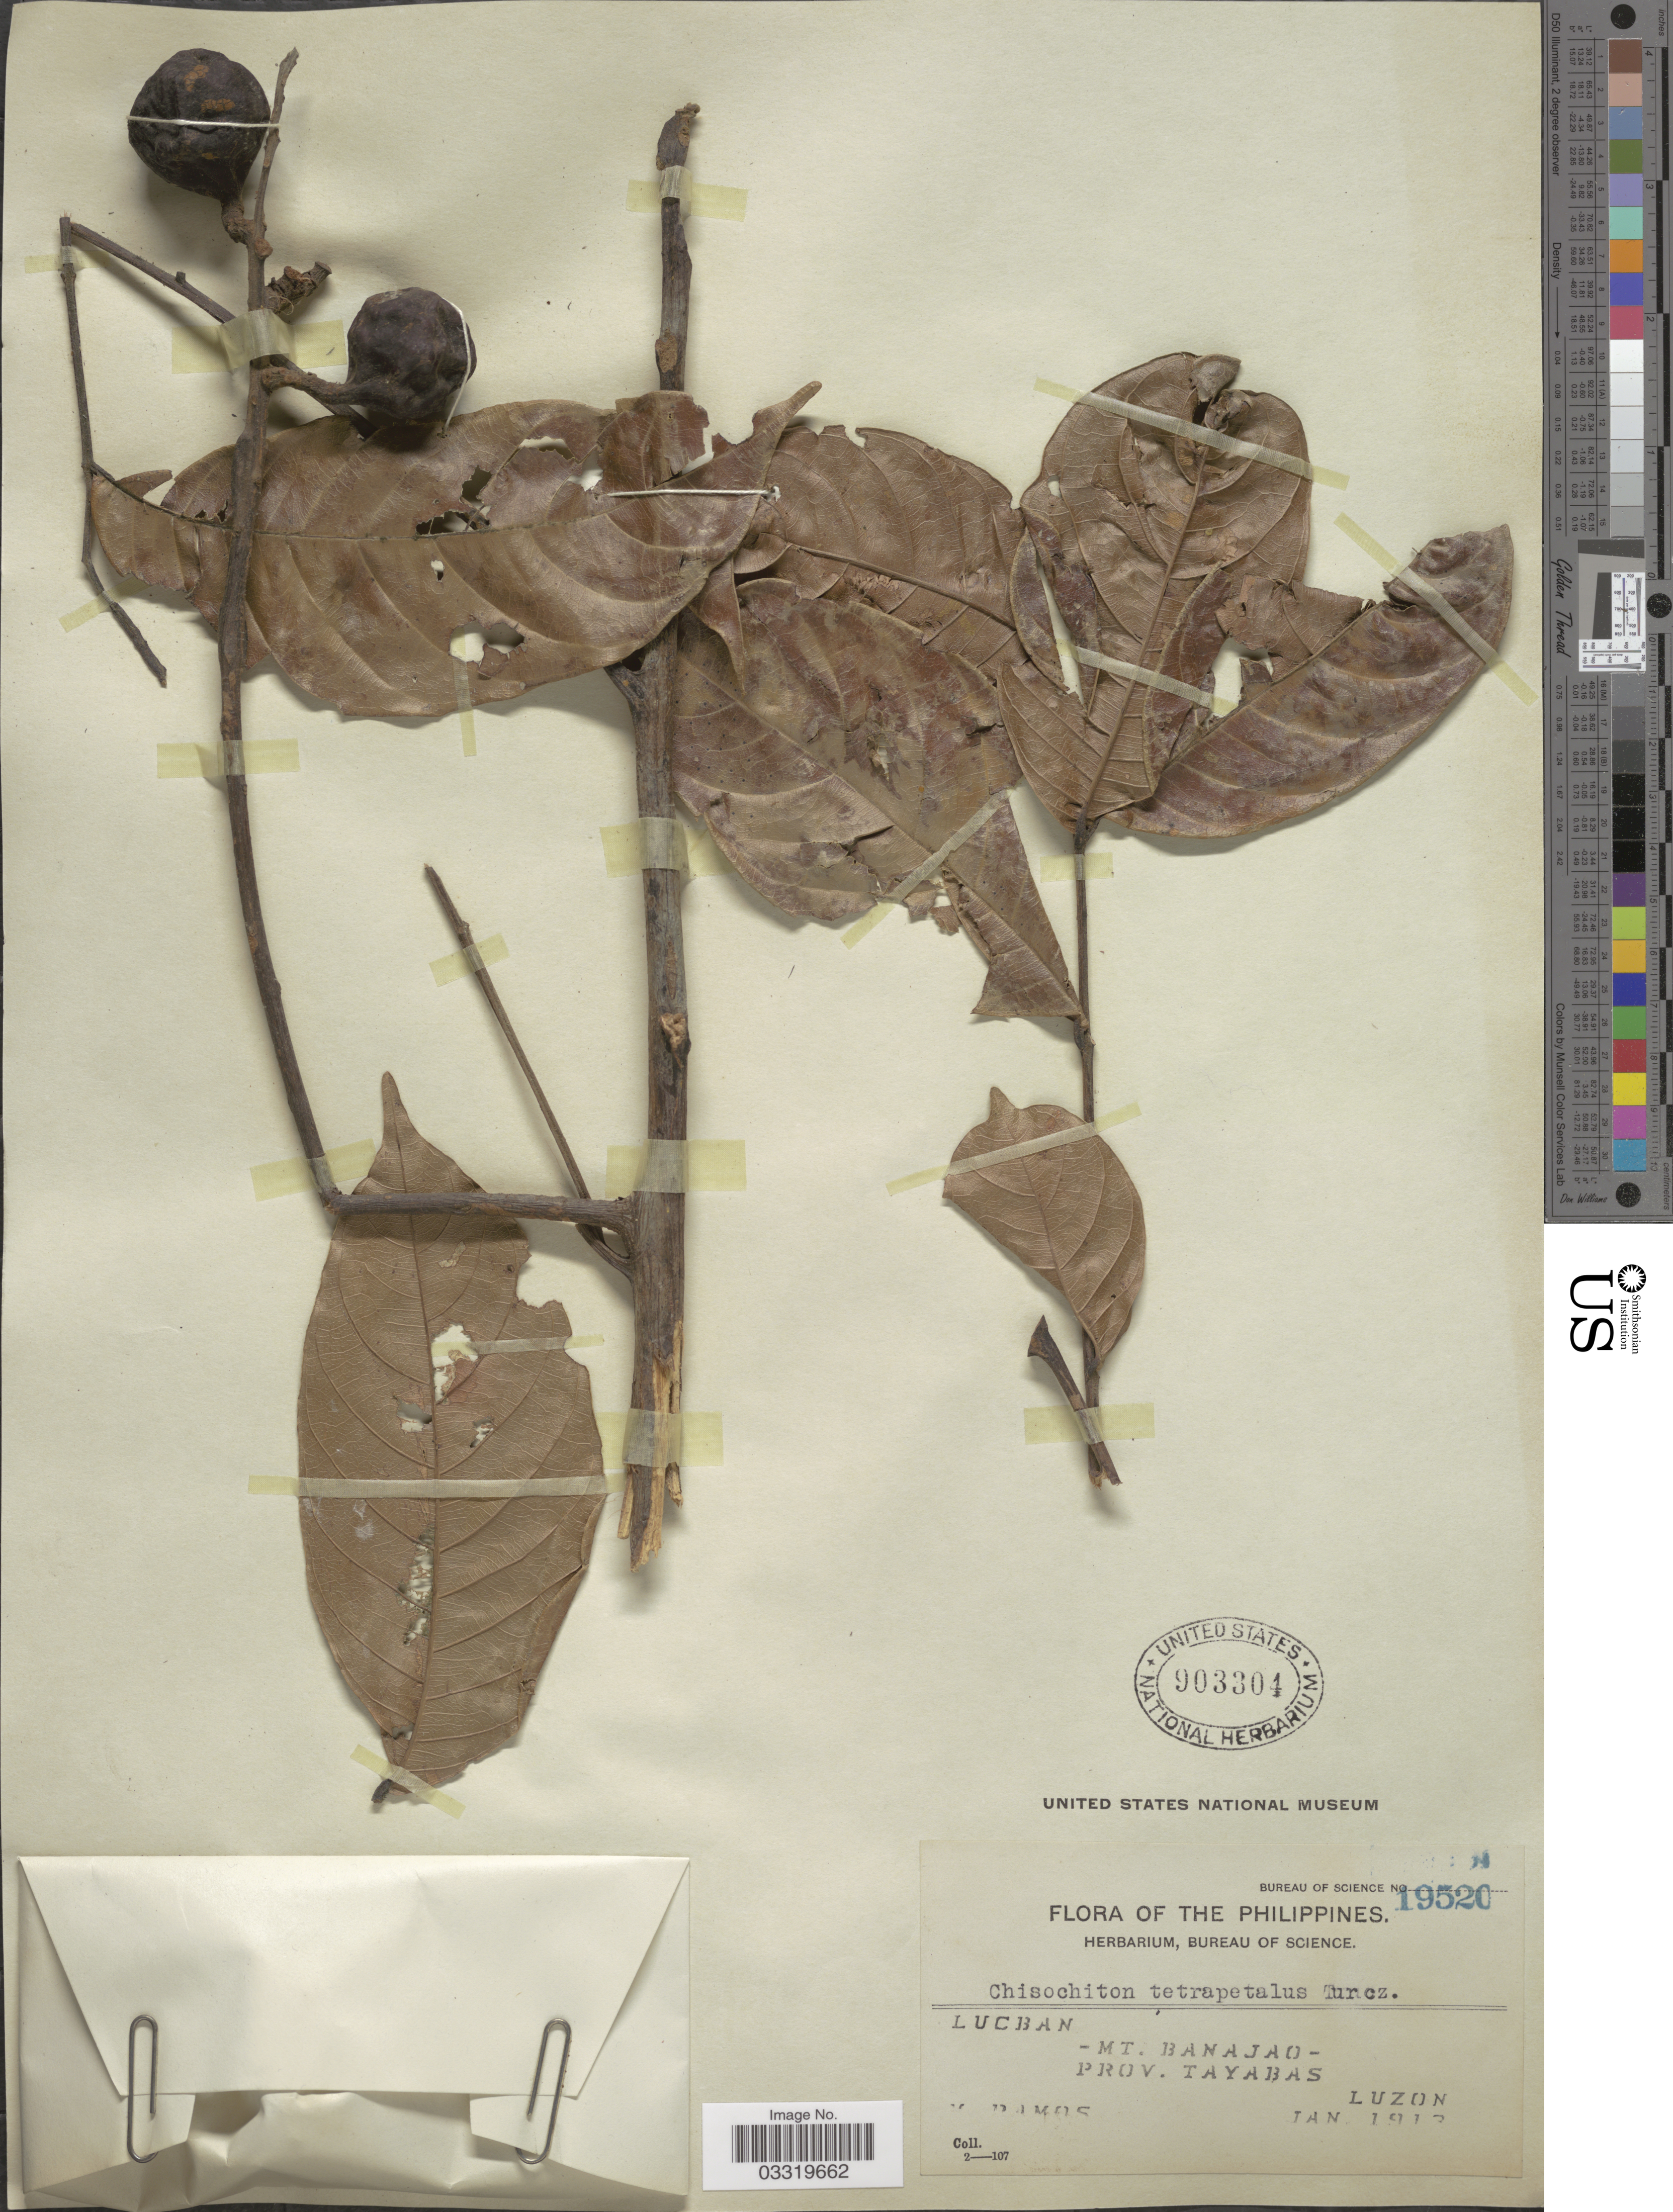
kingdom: Plantae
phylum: Tracheophyta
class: Magnoliopsida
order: Sapindales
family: Meliaceae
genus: Chisocheton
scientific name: Chisocheton patens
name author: Blume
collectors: M. Ramos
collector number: Bureau of Science 19520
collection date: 1913-01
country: Philippines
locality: Lucban - Mt. Banajao - Prov. Tayabas. Luzon.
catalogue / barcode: US 903304